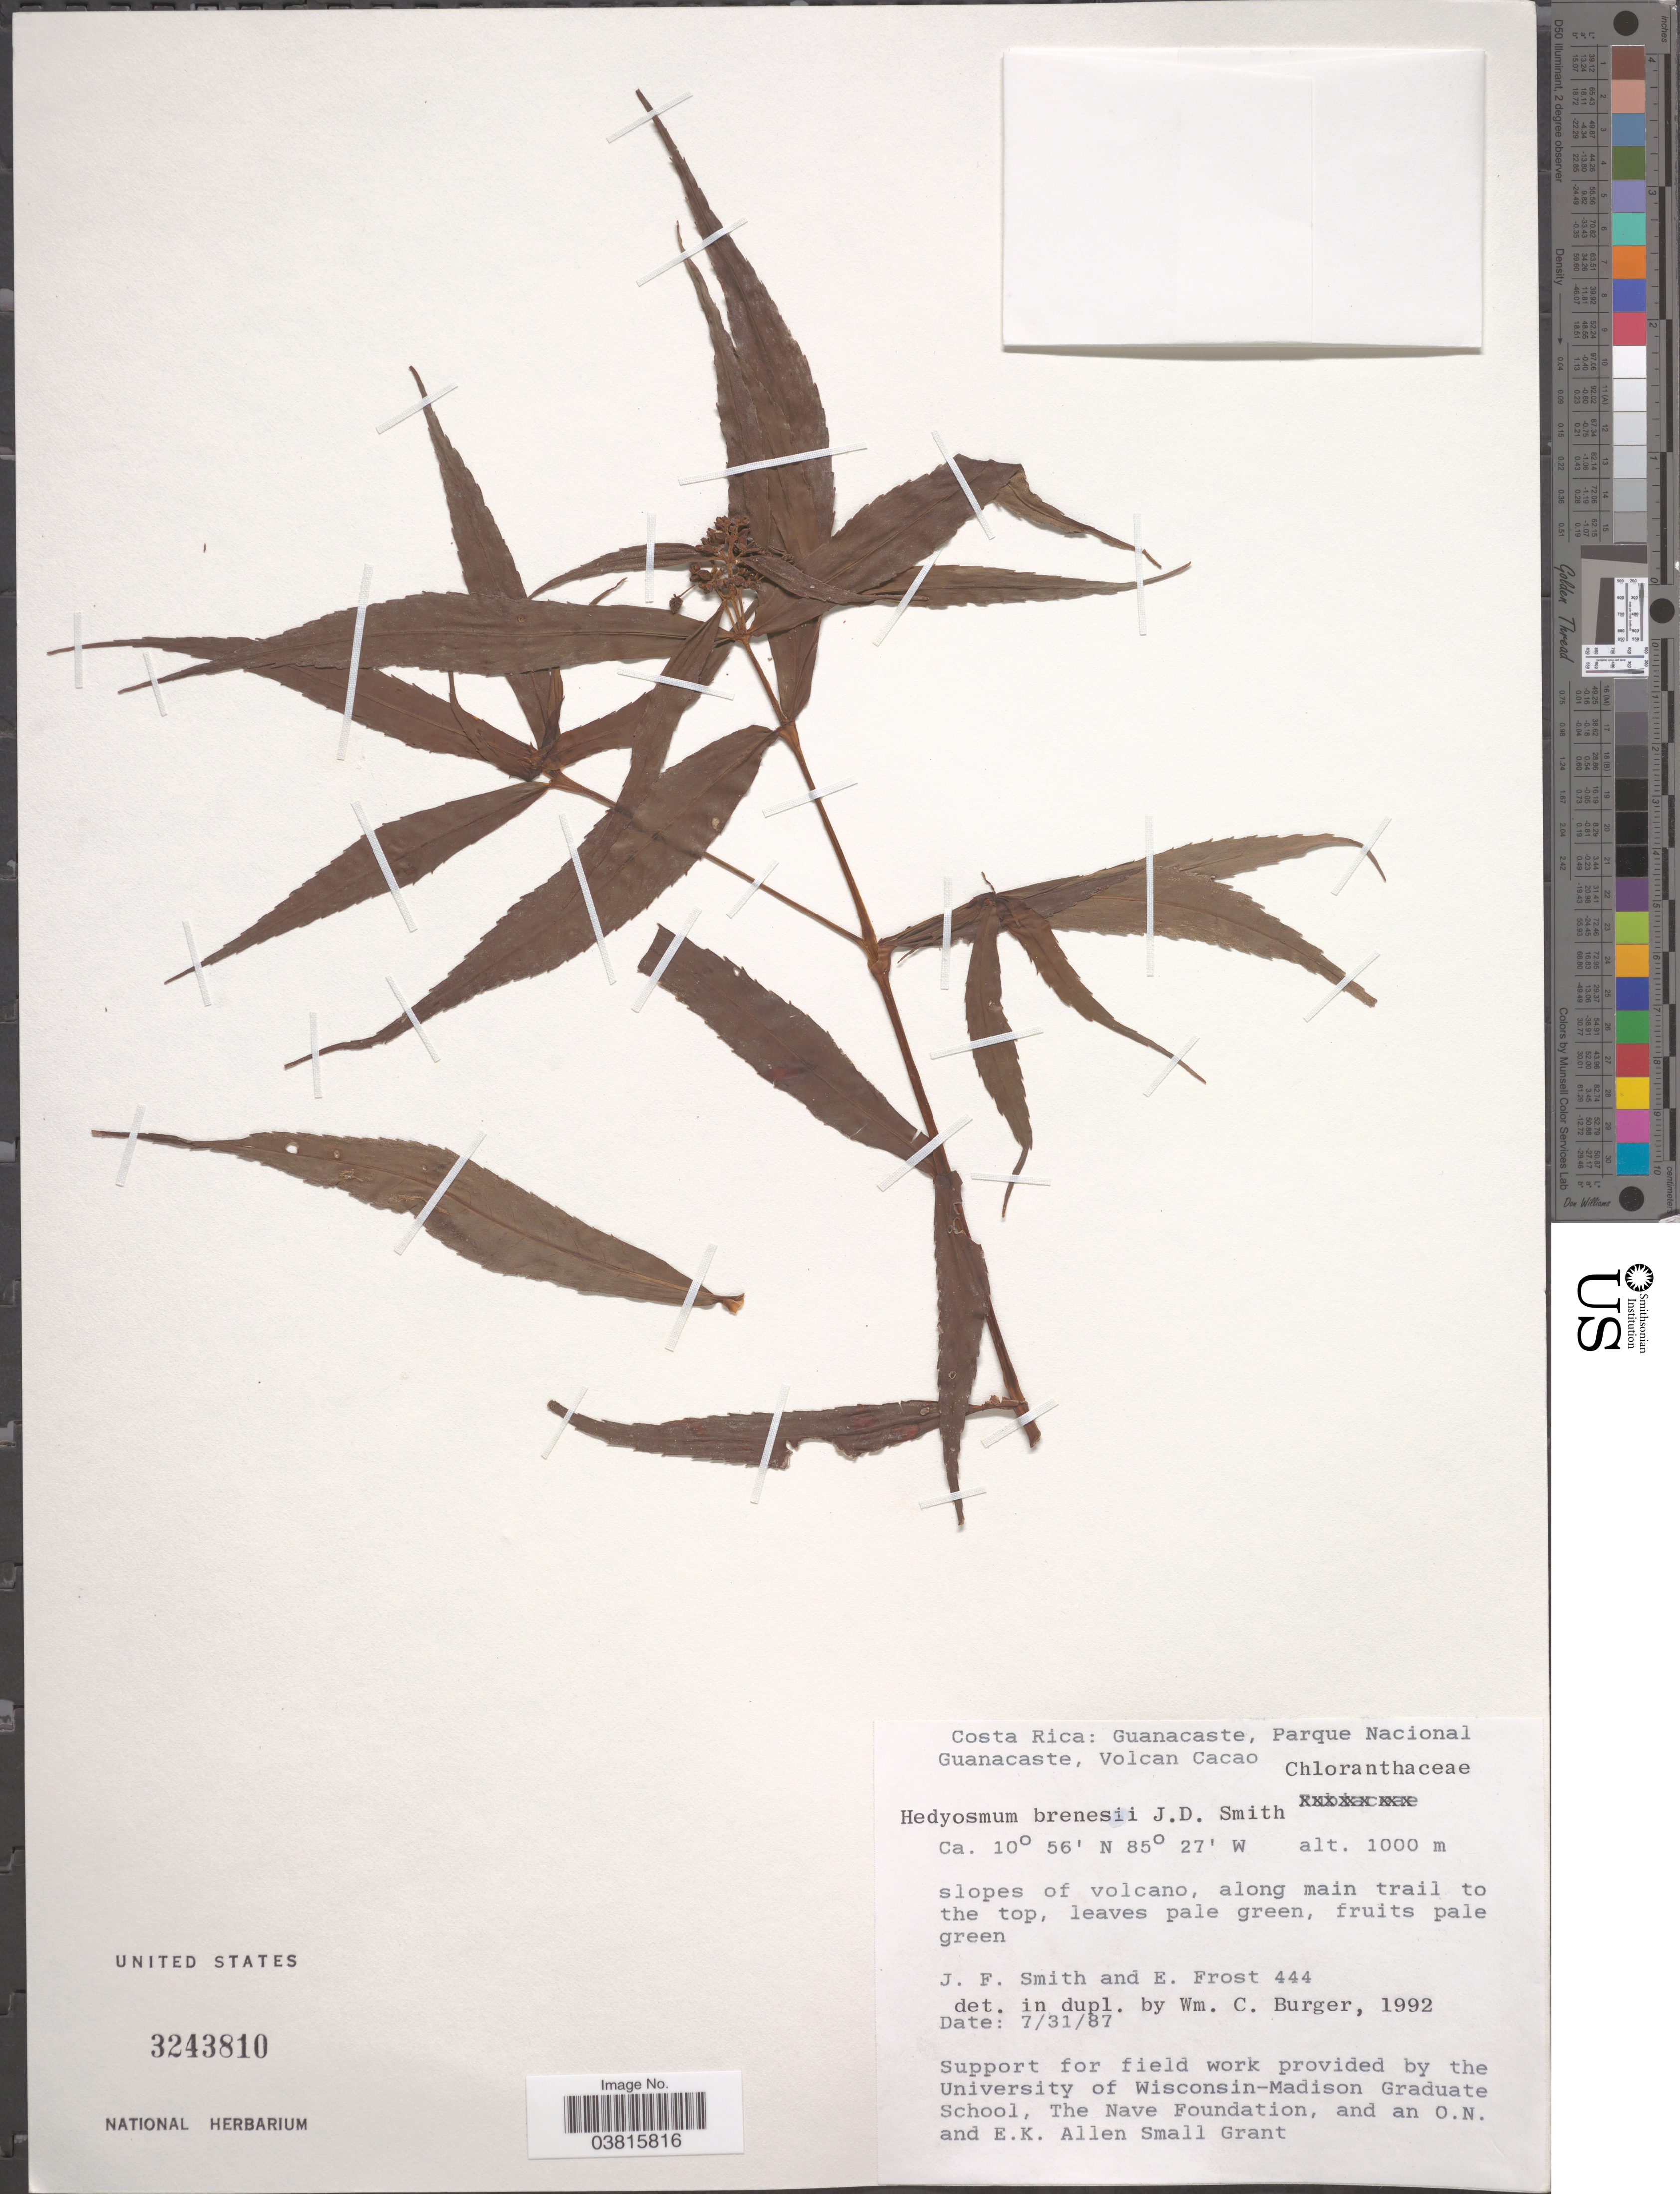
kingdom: Plantae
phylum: Tracheophyta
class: Magnoliopsida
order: Chloranthales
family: Chloranthaceae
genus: Hedyosmum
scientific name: Hedyosmum brenesii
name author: Standl.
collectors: J. Smith & E. Frost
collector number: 444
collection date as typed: Transcribed d/m/y: 31/7/87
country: Costa Rica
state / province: Guanacaste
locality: Parque Nacional Guanacaste, Volcan Cacao. Slopes of volcano, along main trail to the top.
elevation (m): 1000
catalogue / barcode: US 3243810